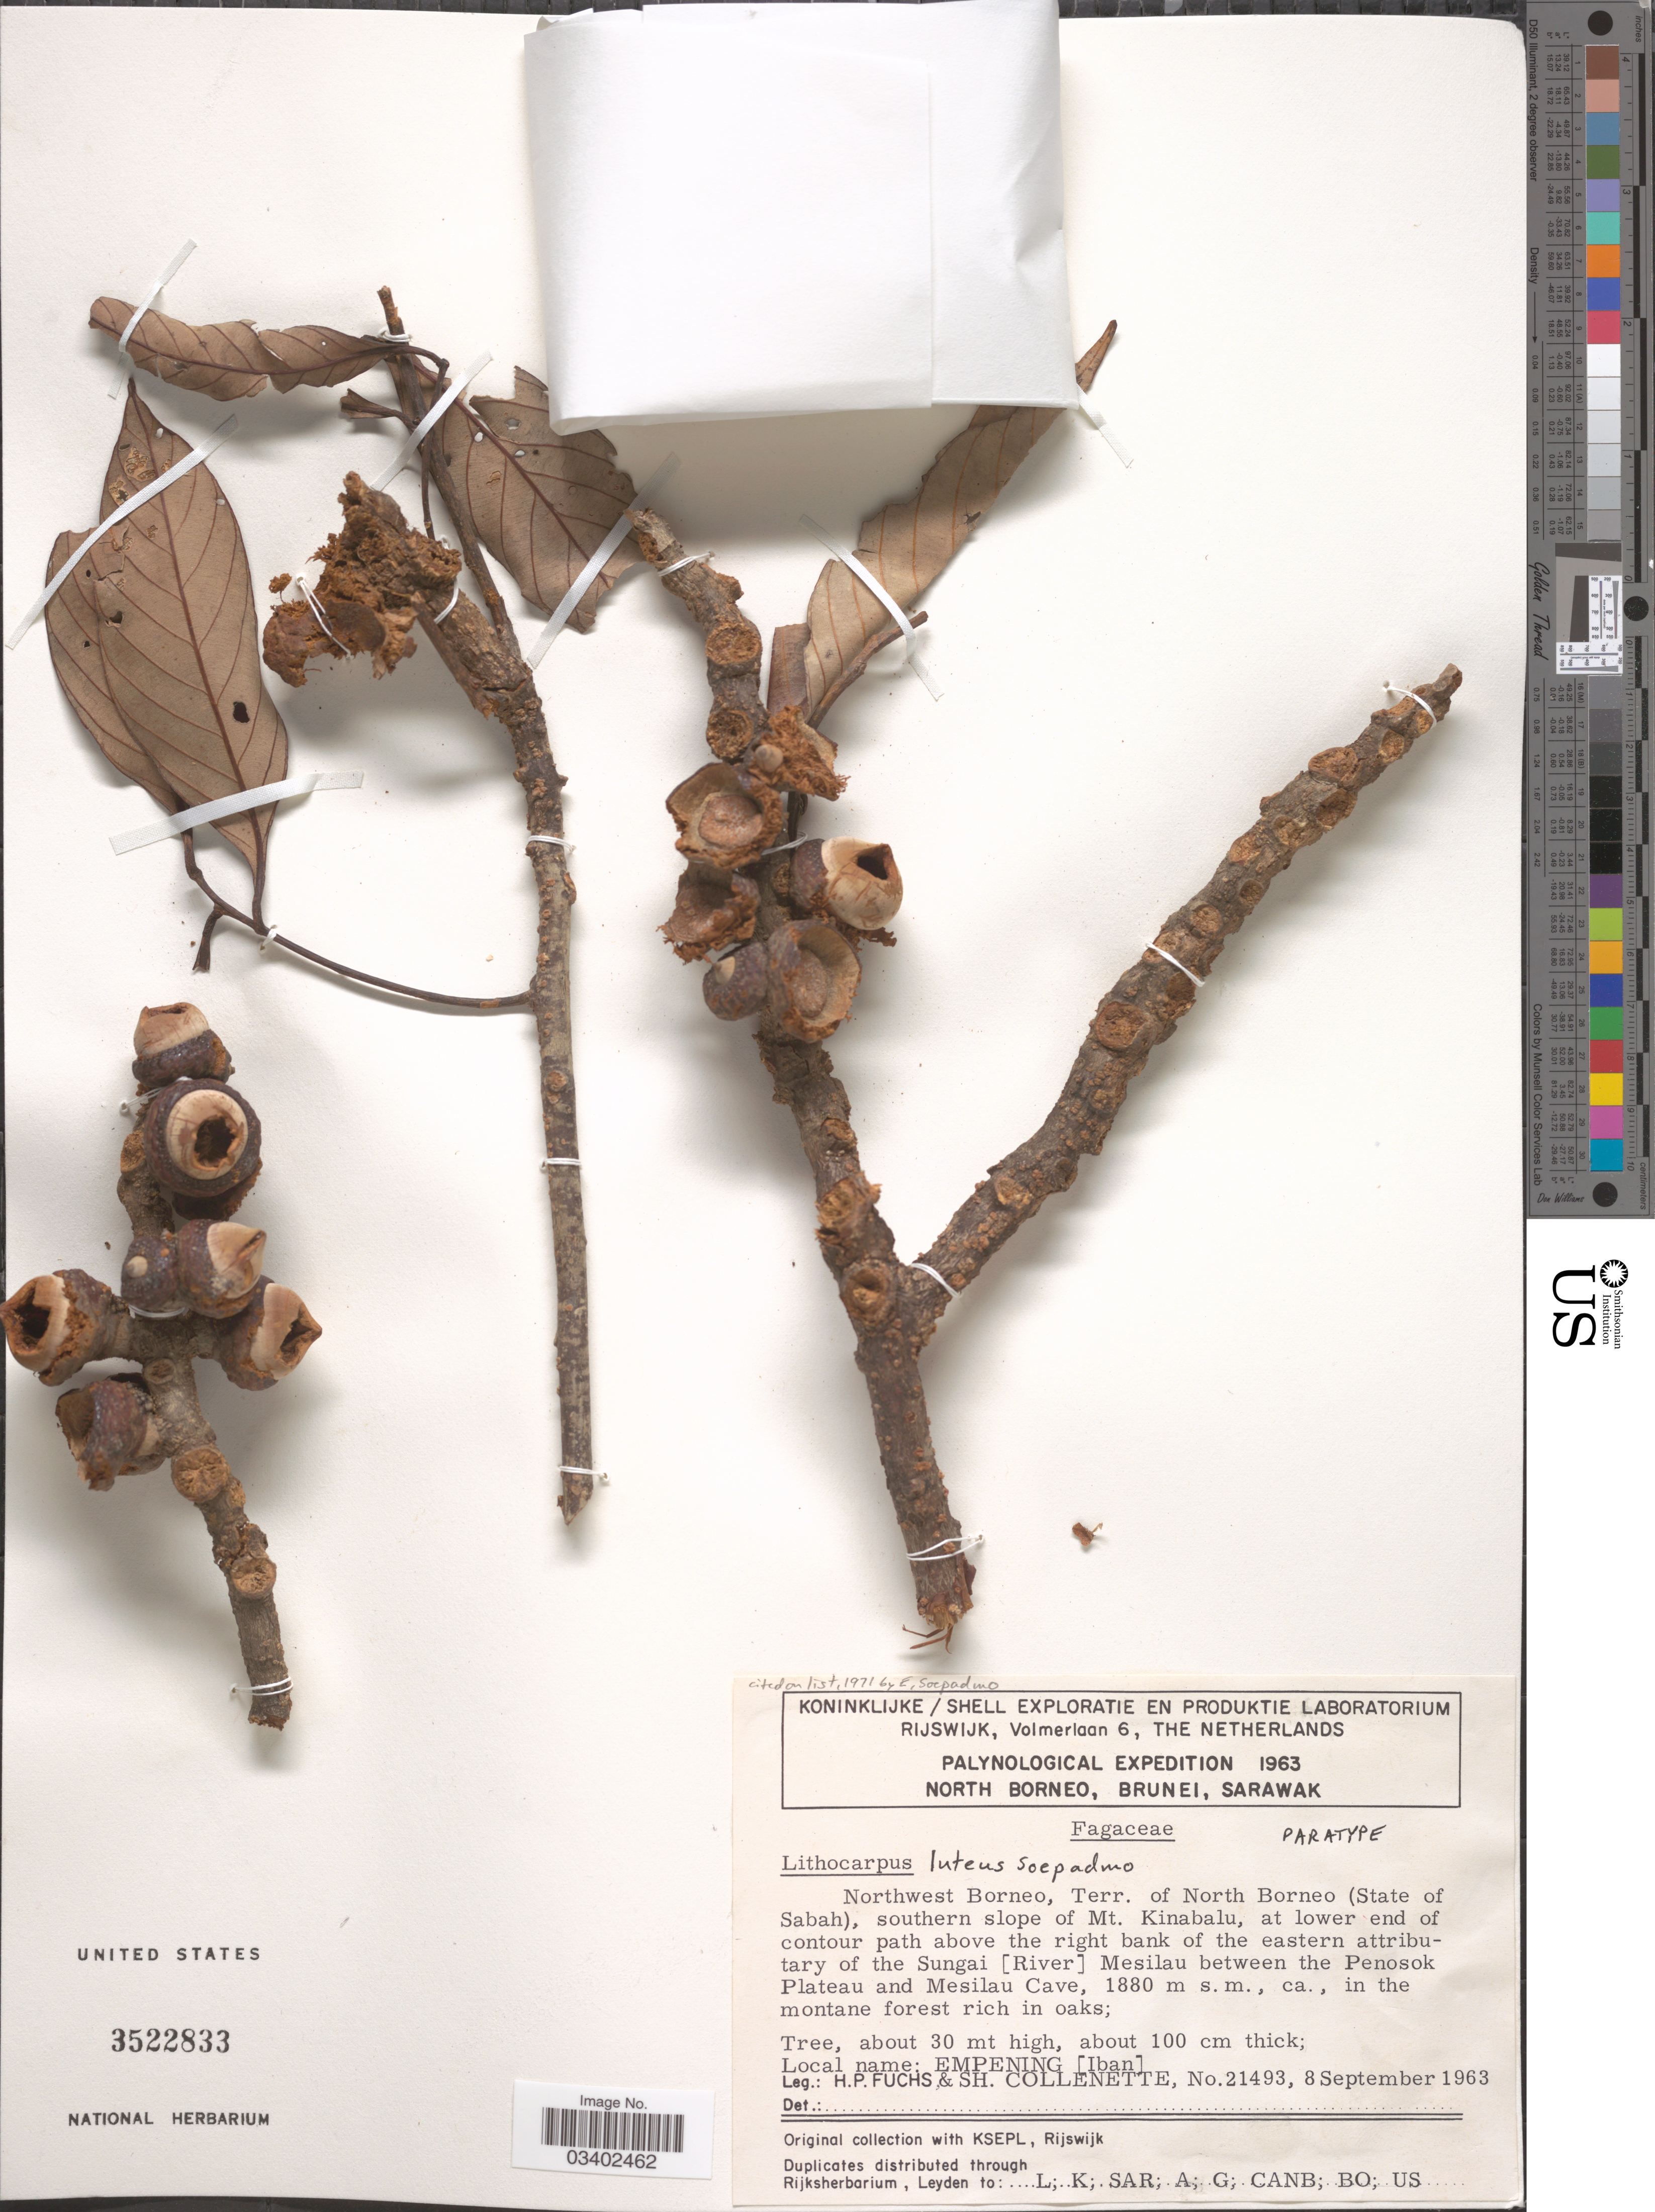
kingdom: Plantae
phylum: Tracheophyta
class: Magnoliopsida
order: Fagales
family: Fagaceae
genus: Lithocarpus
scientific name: Lithocarpus luteus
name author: Soepadmo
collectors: H. P. Fuchs & I. Collenette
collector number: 21493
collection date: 1963-09-08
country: Malaysia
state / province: Sabah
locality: Northwest Borneo, Terr. of North Borneo (State of Sabah), southern slope of Mt. Kinabalu, at lower end of contour path above the right bank of the eastern attributary of the Sungai [River] Mesilau between the Penosok Plateau and Mesilau Cave.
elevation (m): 1880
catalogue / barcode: US 3522833